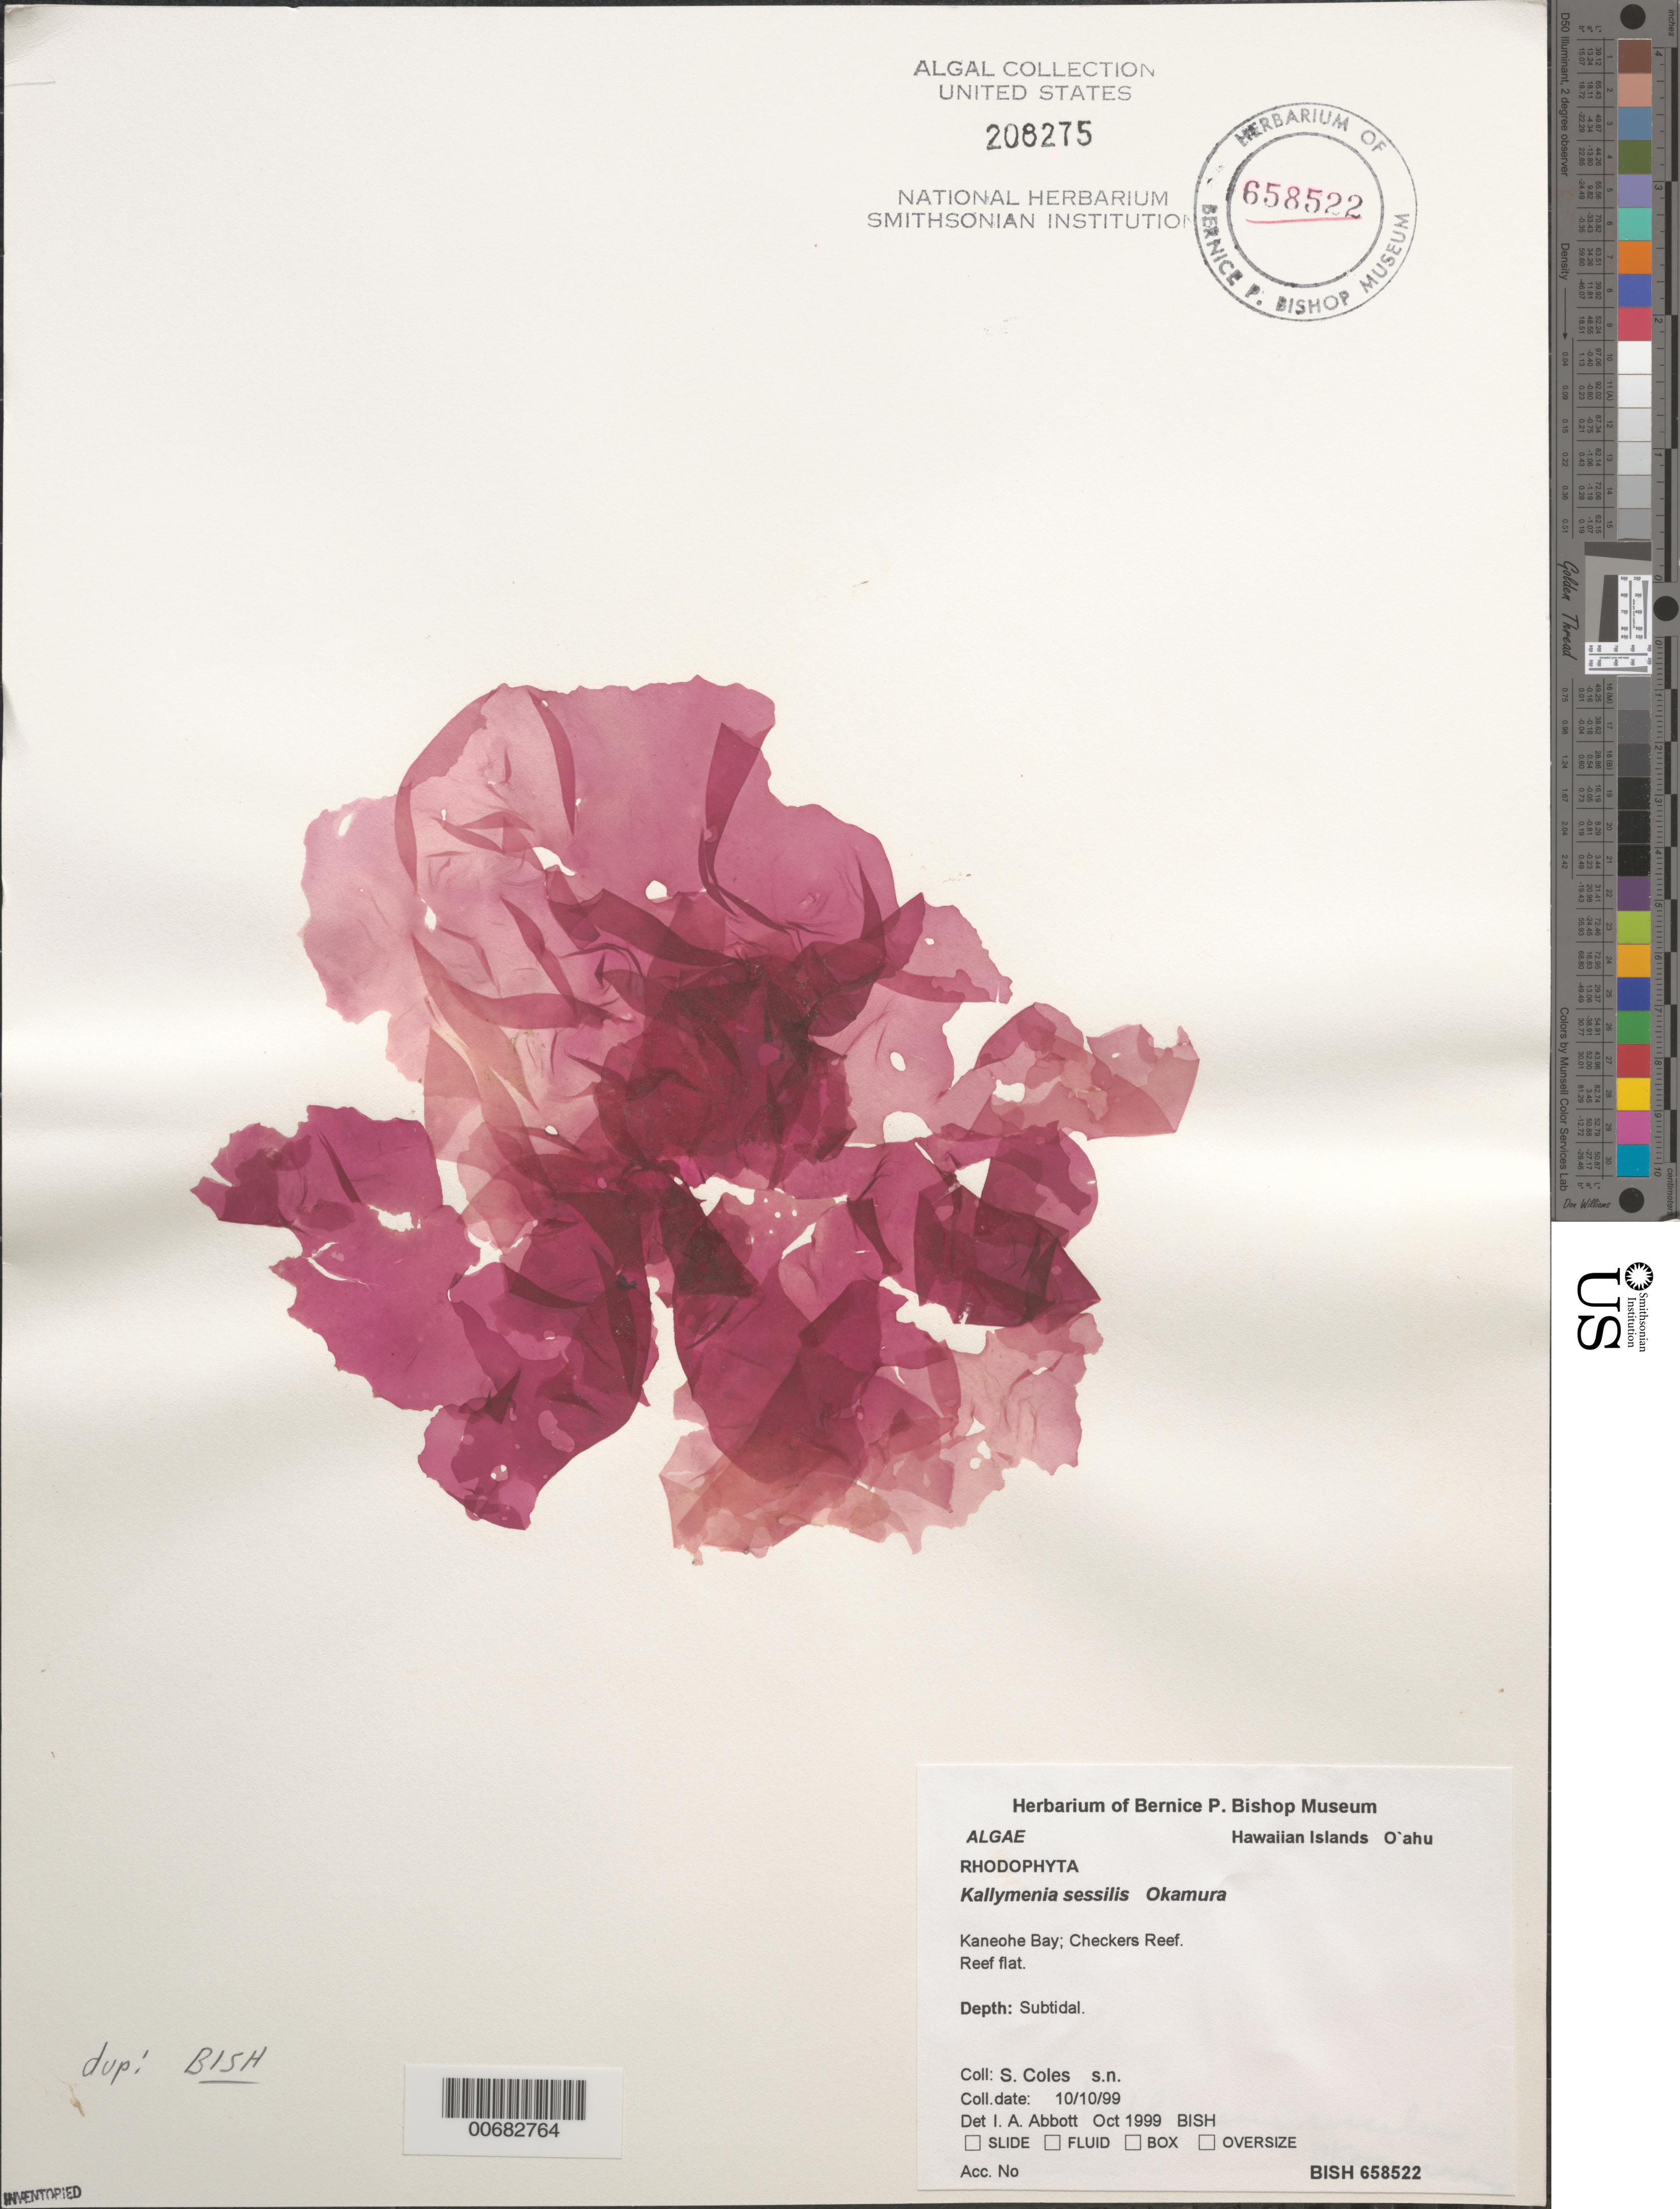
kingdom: Plantae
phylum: Rhodophyta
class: Florideophyceae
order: Gigartinales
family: Kallymeniaceae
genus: Kallymenia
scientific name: Kallymenia sessilis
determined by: Abbott, Isabella A.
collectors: S. Coles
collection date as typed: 10 Oct 1999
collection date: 1999-10-10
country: United States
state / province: Hawaii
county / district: Honolulu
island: Oahu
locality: Kaneohe Bay, Checkers Reef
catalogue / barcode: US 208275